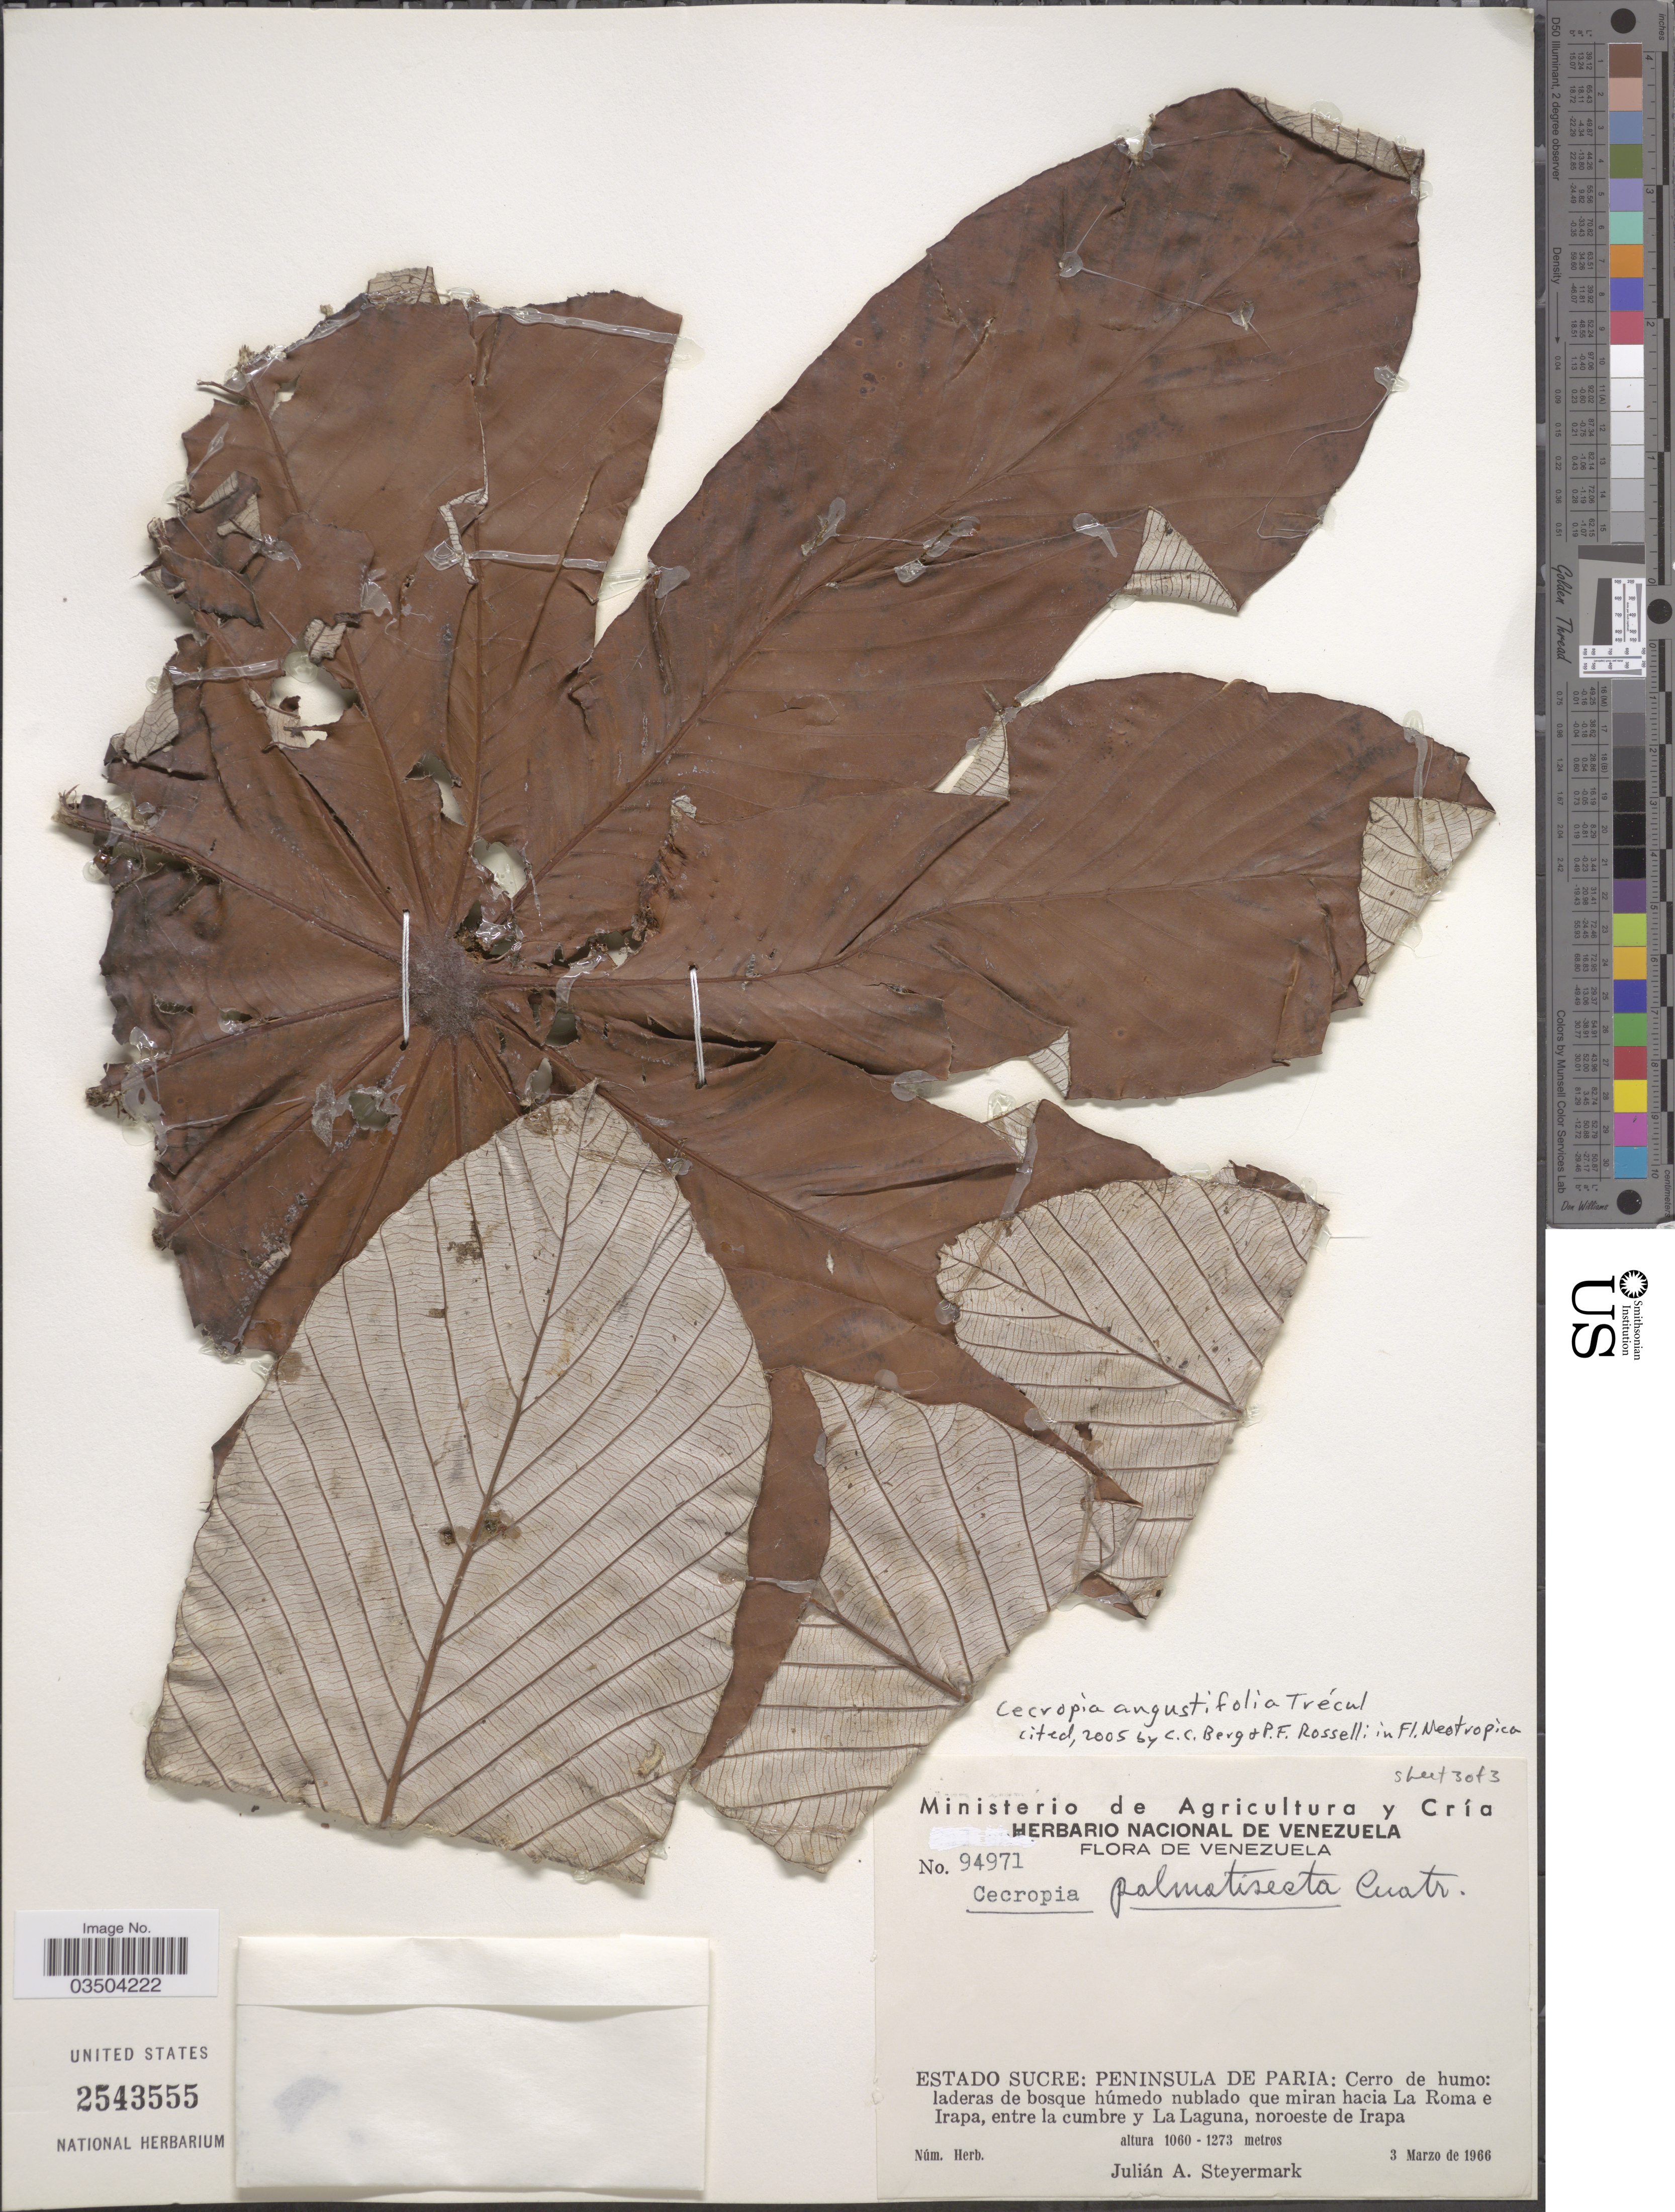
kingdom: Plantae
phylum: Tracheophyta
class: Magnoliopsida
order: Rosales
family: Urticaceae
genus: Cecropia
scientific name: Cecropia angustifolia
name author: Trécul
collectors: J. Steyermark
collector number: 94971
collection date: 1966-03-03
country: Venezuela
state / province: Sucre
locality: Peninsula de Paria: Cerro de humo: laderas de bosque húmedo nublado que miran hacia La Roma e Irapa, entre la cumbre y La Laguna, noroeste de Irapa.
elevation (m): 1060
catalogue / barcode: US 2543555